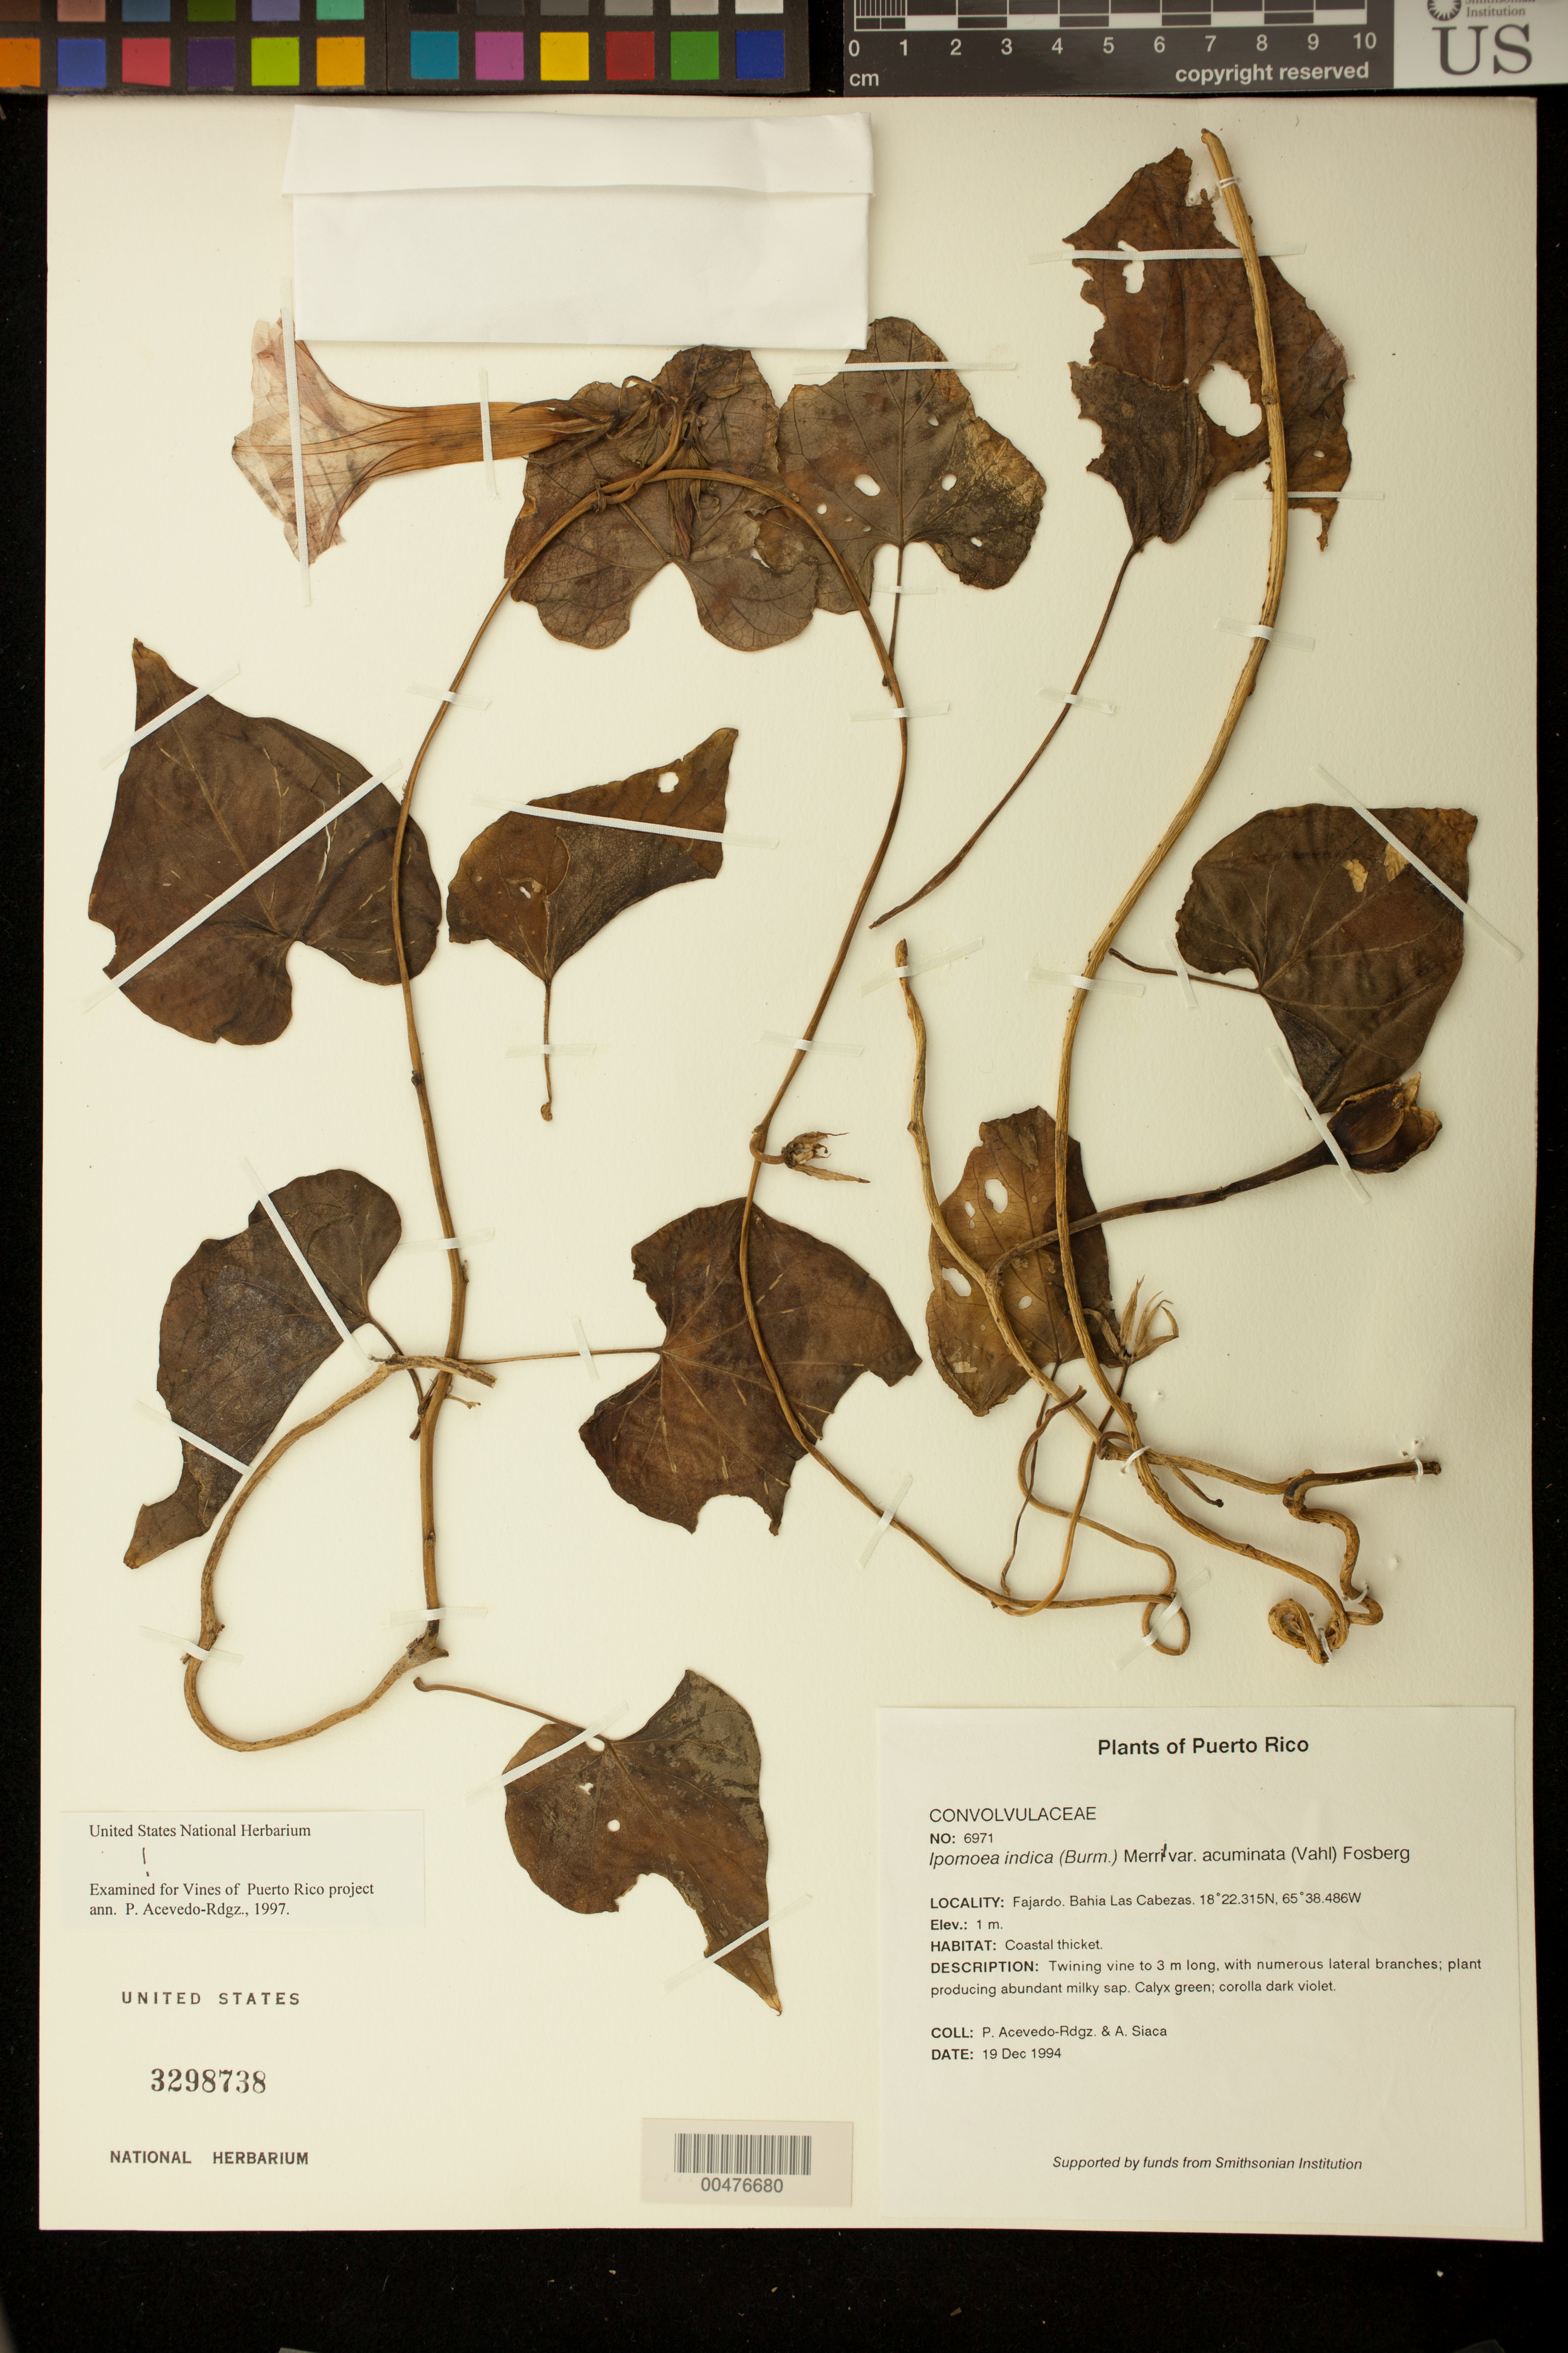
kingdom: Plantae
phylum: Tracheophyta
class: Magnoliopsida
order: Solanales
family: Convolvulaceae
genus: Ipomoea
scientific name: Ipomoea indica var. acuminata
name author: (Vahl) Fosberg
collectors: P. Acevedo-Rodr. & A. Siaca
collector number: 6971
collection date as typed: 19 Dec 1994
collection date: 1994-12-19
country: Puerto Rico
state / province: Fajardo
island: Puerto Rico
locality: Fajardo; Bahia Las Cabezas.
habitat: Coastal thicket.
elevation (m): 1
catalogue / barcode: US 3298738